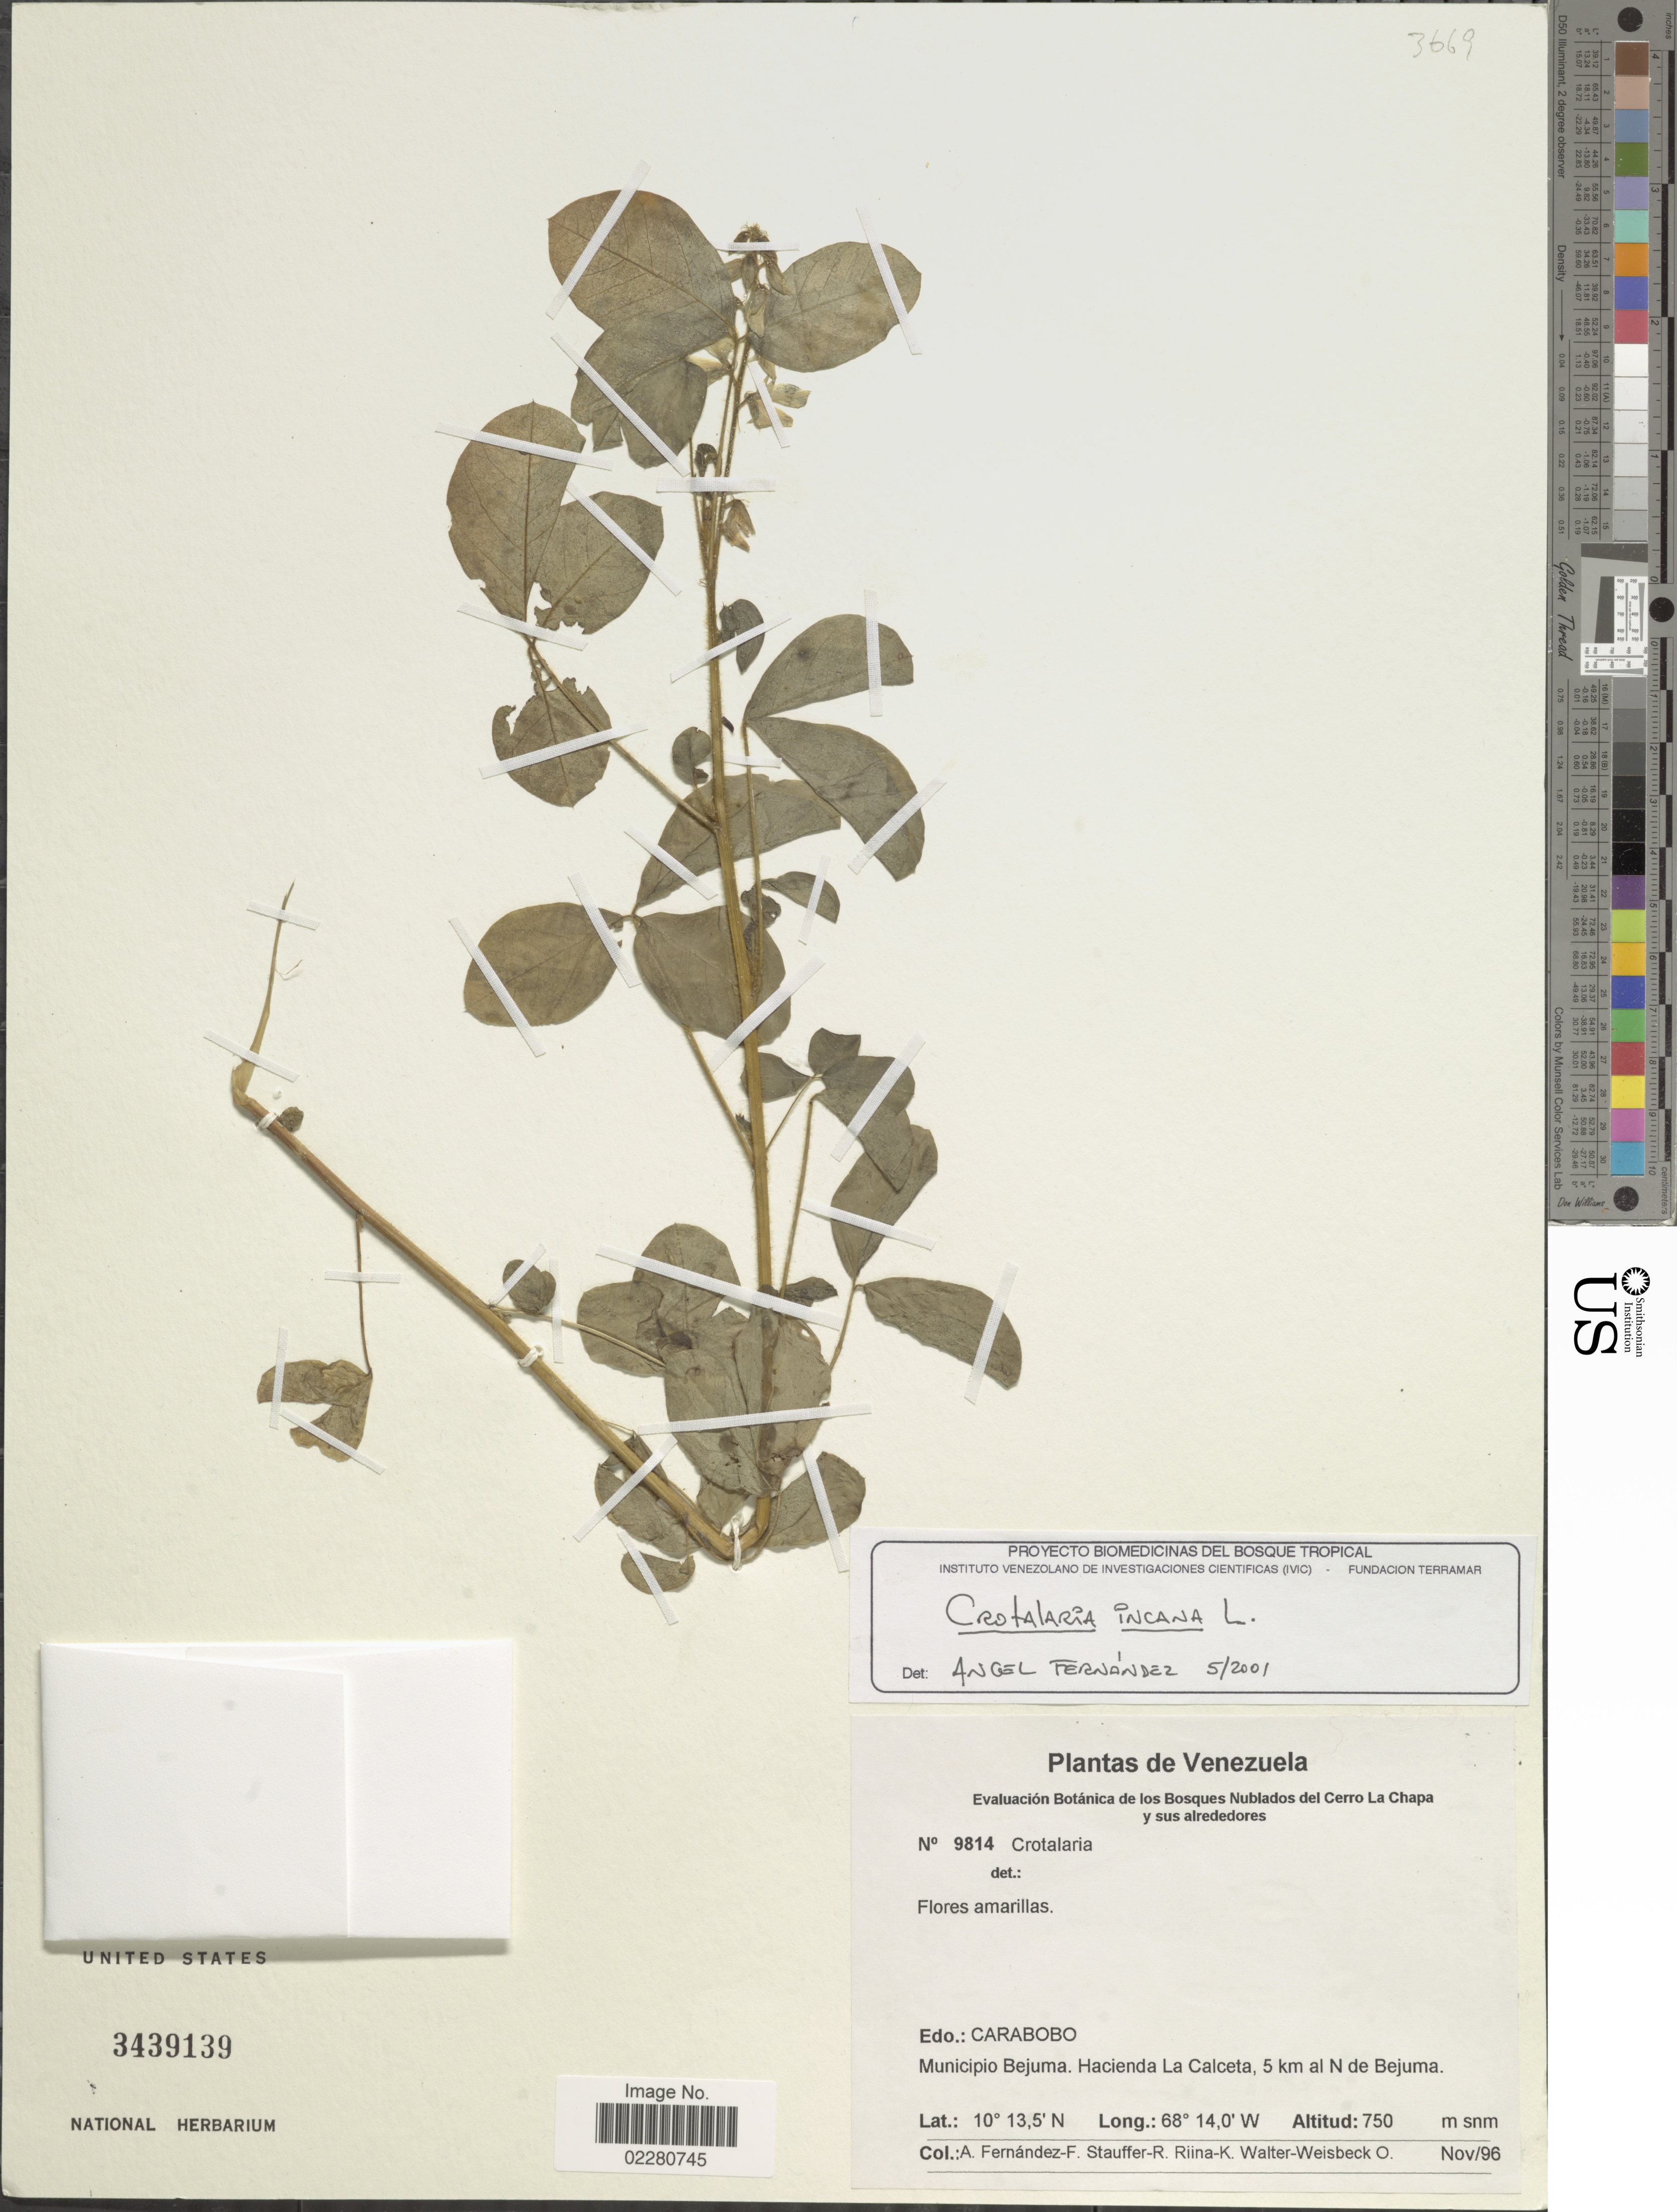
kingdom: Plantae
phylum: Tracheophyta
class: Magnoliopsida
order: Fabales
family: Fabaceae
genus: Crotalaria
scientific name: Crotalaria incana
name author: L.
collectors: F. Fernández, R. Stauffer, K. Riina & O. Walter-Weisbeck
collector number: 9814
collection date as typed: Transcribed d/m/y: /11/96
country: Venezuela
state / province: Carabobo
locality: Edo.: Carabobo. Municipio Bejuma. Hacienda La Calceta, 5 km al N de Bejuma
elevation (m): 750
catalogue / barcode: US 3439139